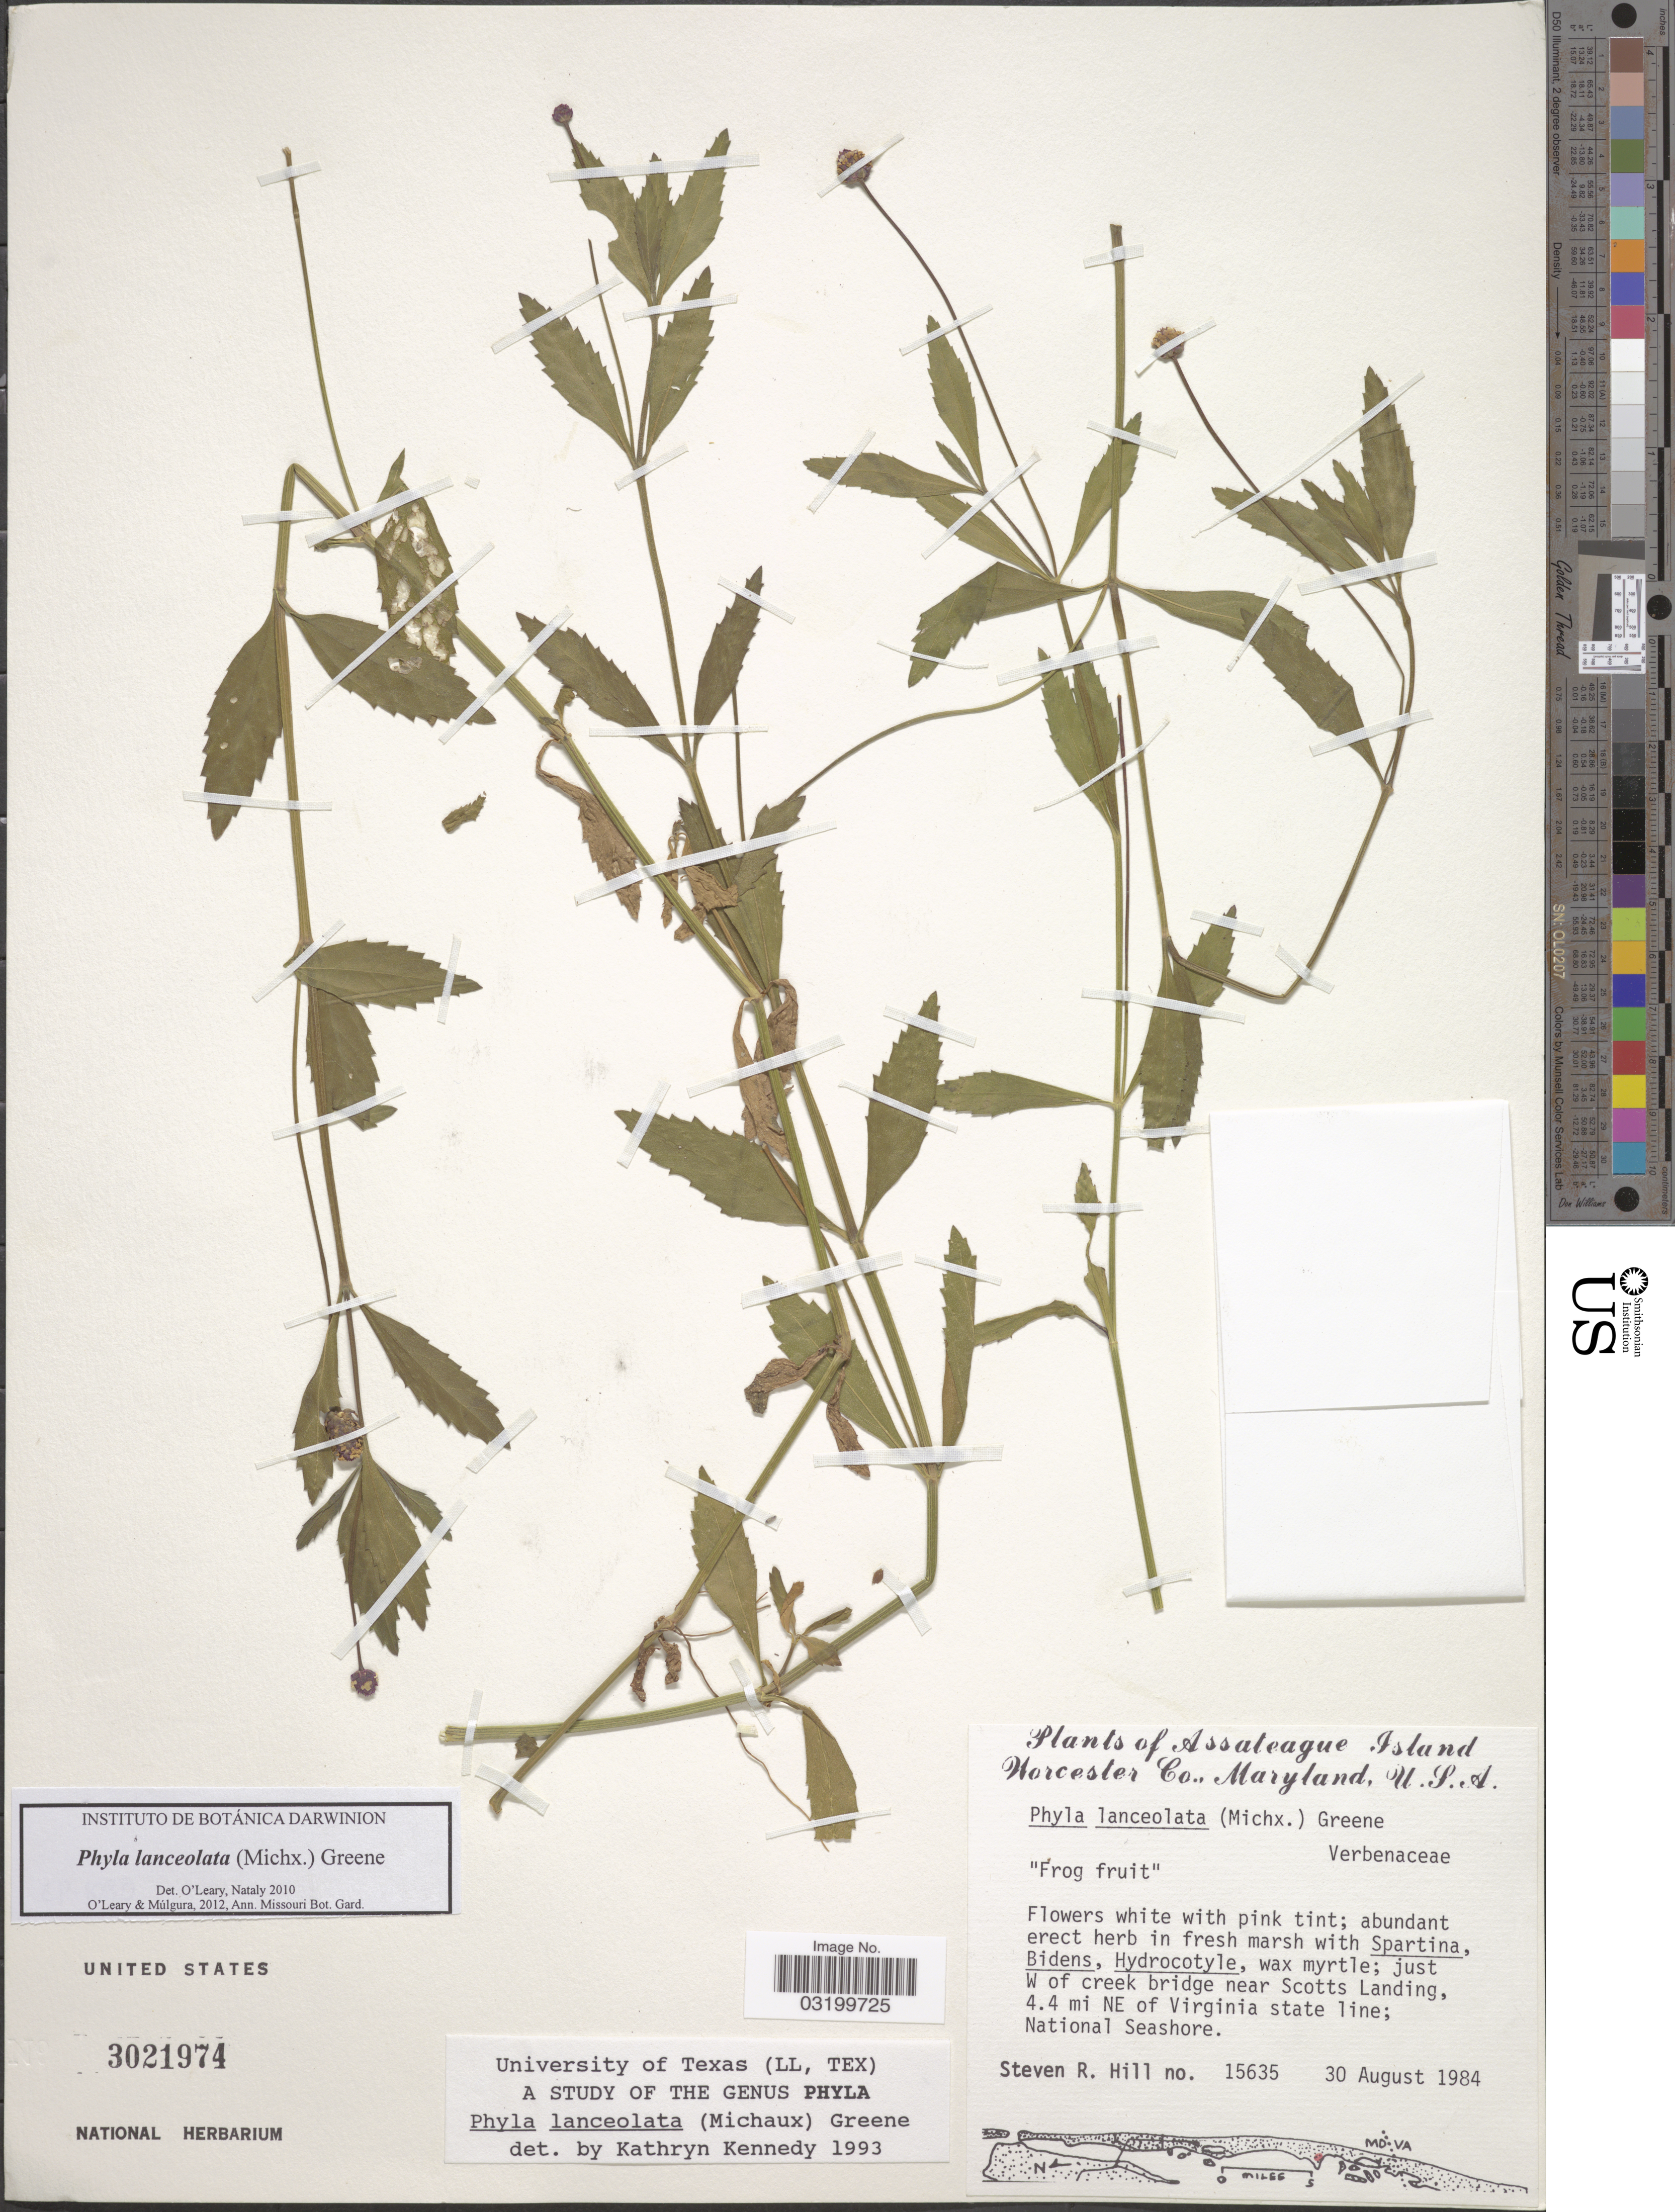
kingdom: Plantae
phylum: Tracheophyta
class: Magnoliopsida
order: Lamiales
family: Verbenaceae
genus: Phyla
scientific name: Phyla lanceolata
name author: (Michx.) Greene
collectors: S. R. Hill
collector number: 15635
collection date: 1984-08-30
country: United States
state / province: Maryland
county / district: Worcester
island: Assateague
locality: Just W of creek bridge near Scotts Landing, 4.4 mi NE of Virginia state line, Assateague Island National Seashore.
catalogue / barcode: US 3021974